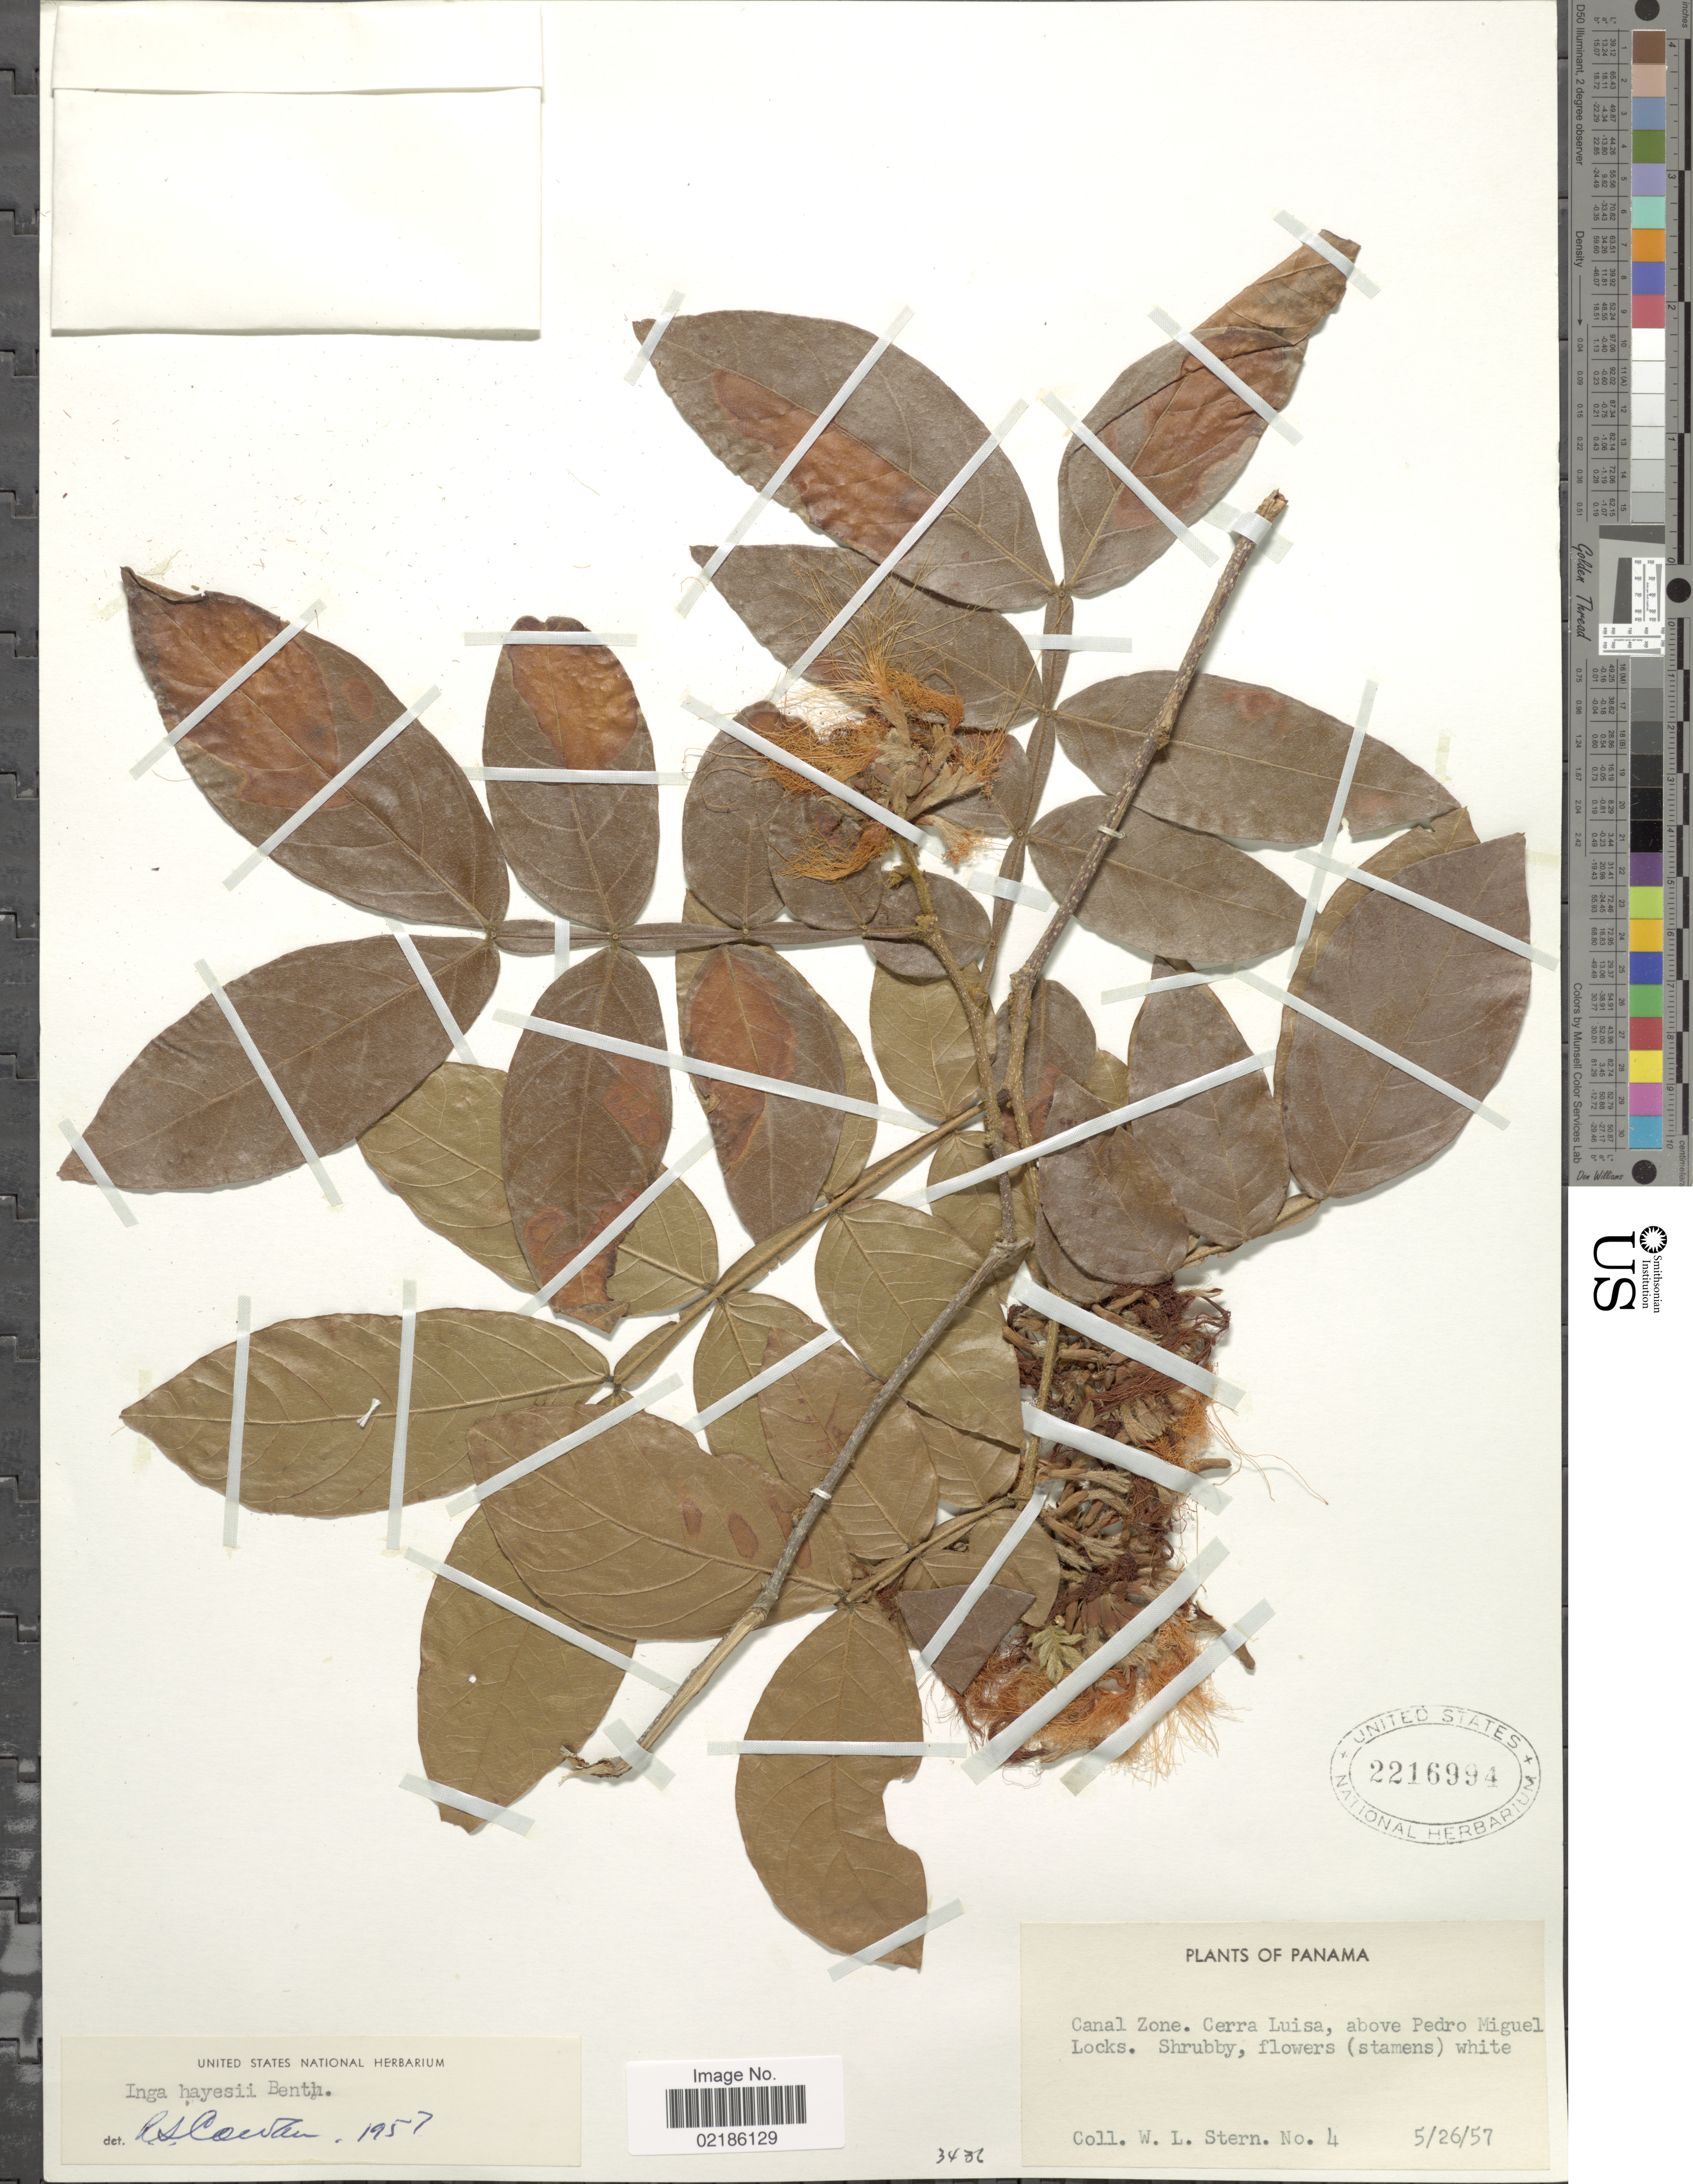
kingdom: Plantae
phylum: Tracheophyta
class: Magnoliopsida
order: Fabales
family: Fabaceae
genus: Inga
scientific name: Inga hayesii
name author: Benth.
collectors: W. L. Stern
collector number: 4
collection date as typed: Transcribed d/m/y: 26/5/57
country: Panama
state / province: Colón / Panamá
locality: Canal Zone, Cerra Luisa, above perdo Miguel Locks.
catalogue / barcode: US 2216994